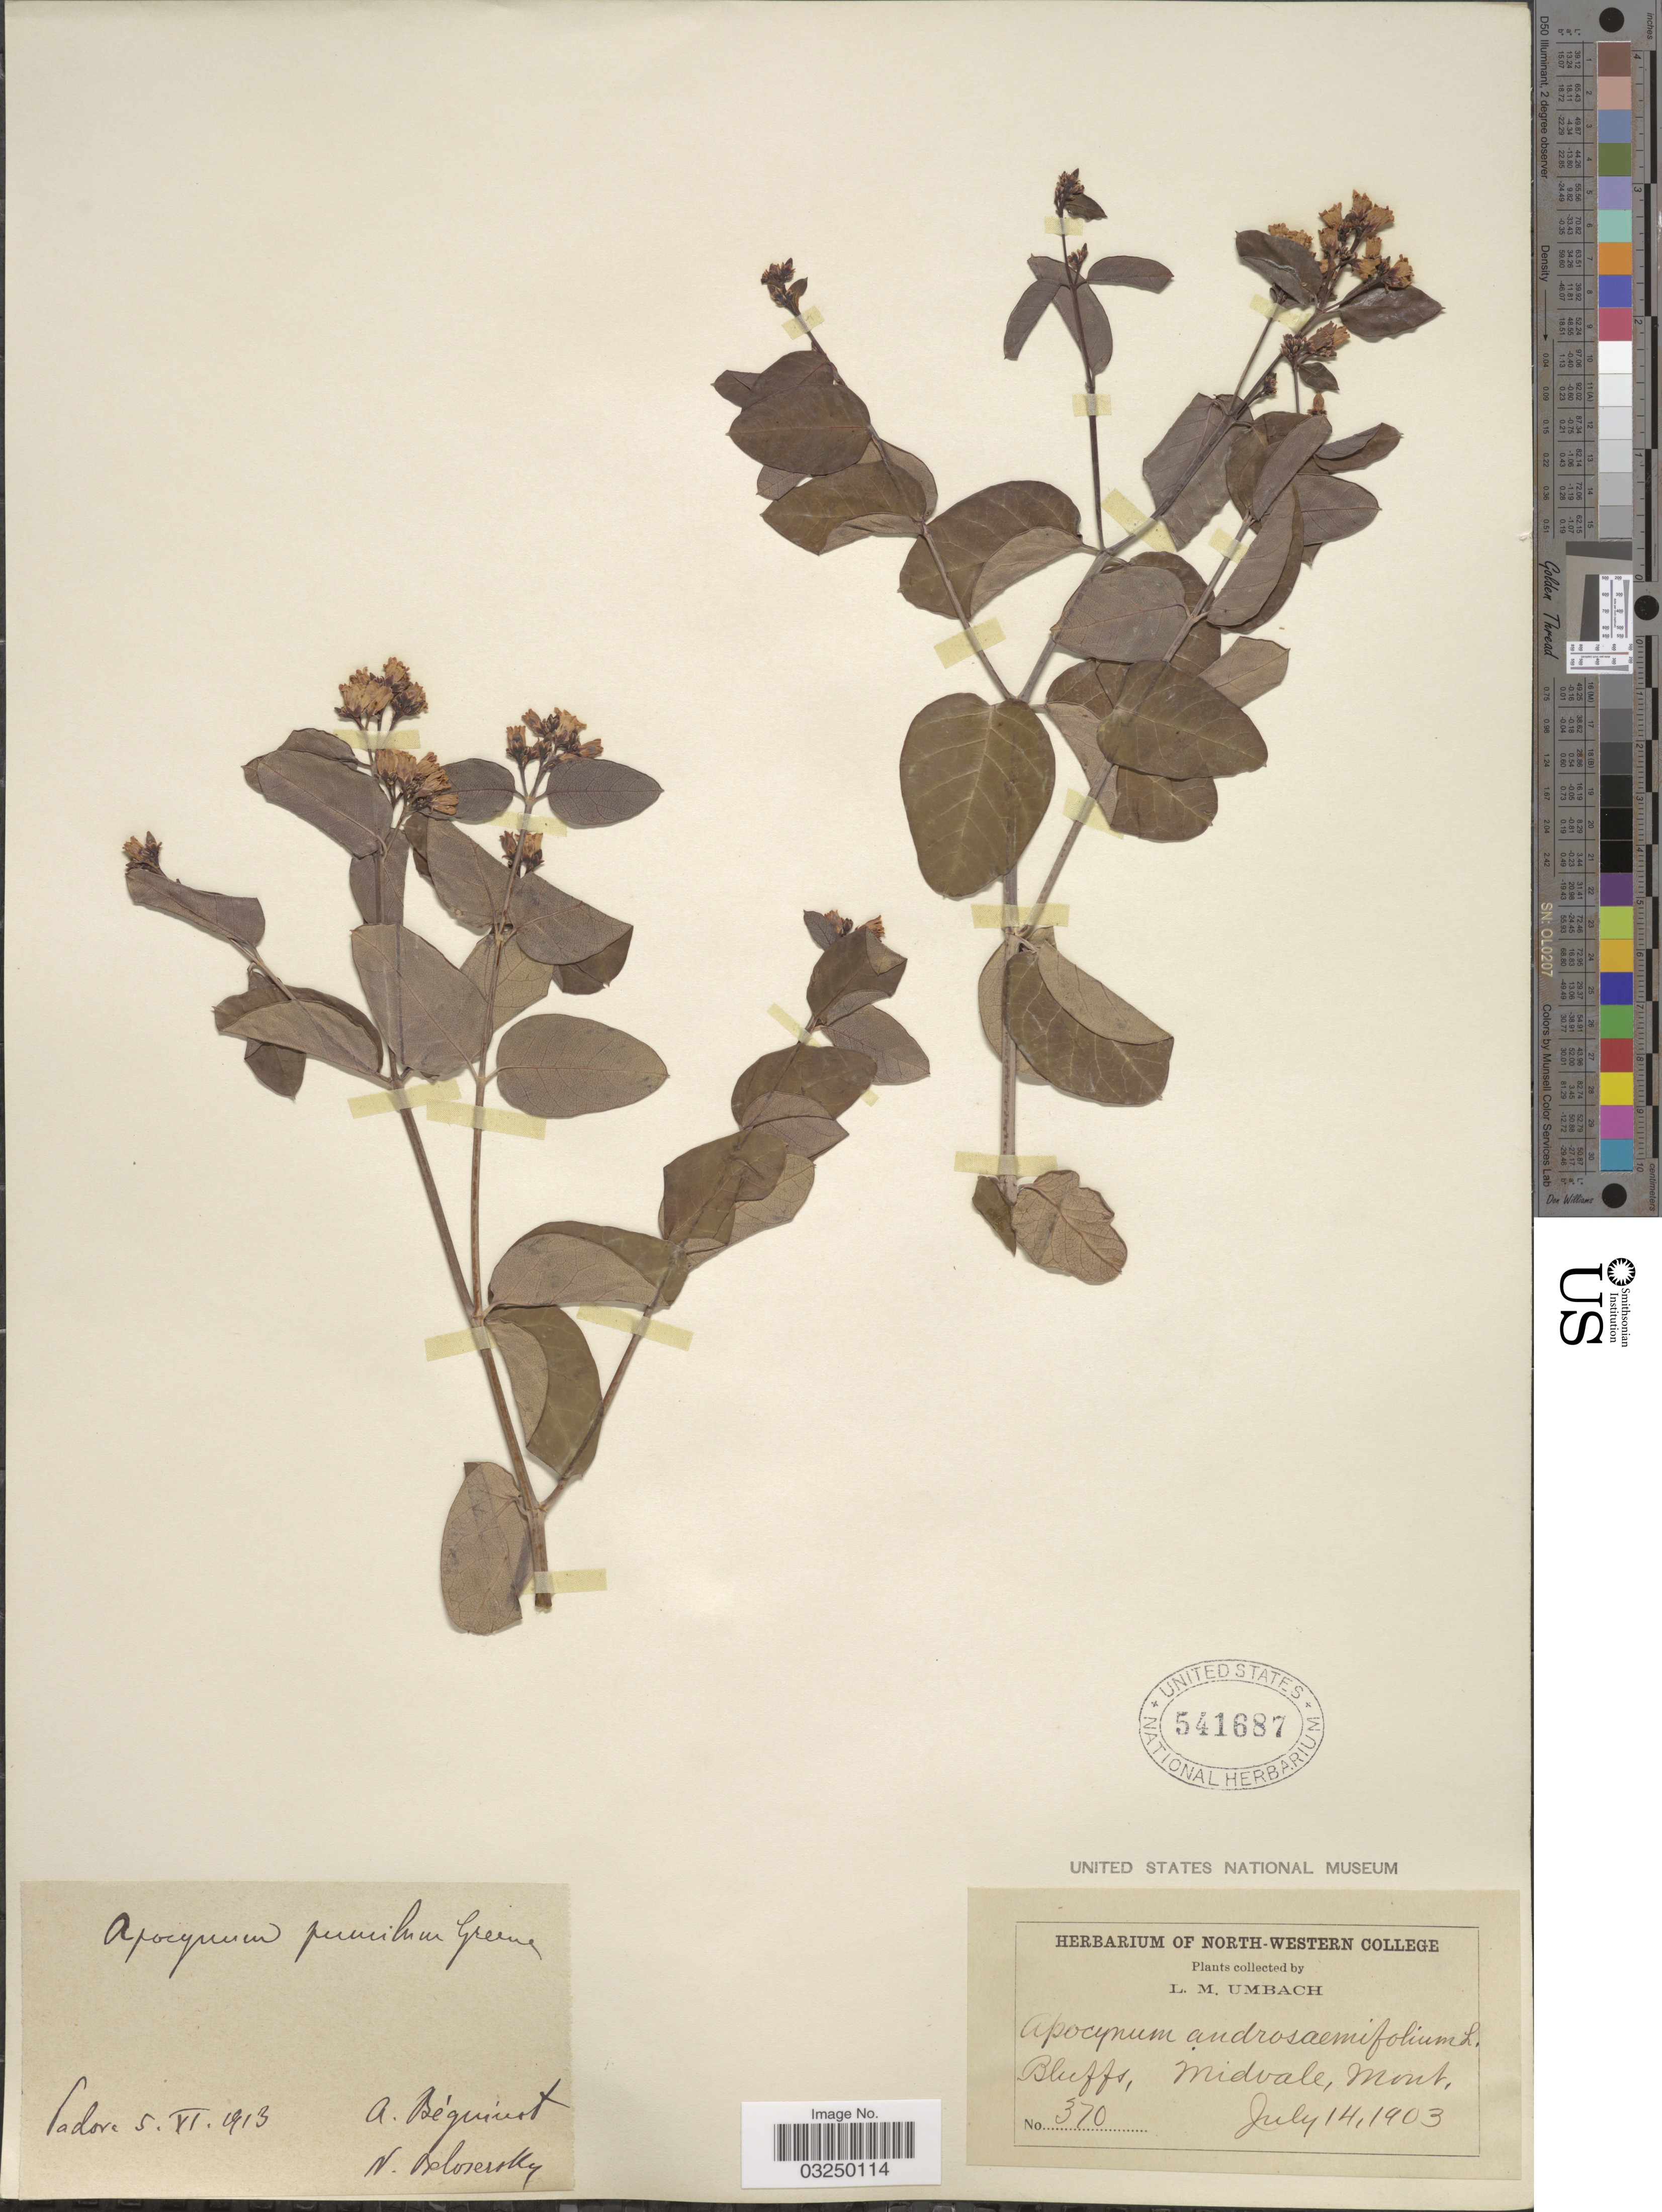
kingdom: Plantae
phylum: Tracheophyta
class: Magnoliopsida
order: Gentianales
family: Apocynaceae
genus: Apocynum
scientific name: Apocynum pumilum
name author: (A. Gray) Greene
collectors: L. M. Umbach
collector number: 370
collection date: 1903-07-14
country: United States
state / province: Montana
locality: Bluffs, Midvale.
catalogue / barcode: US 541687